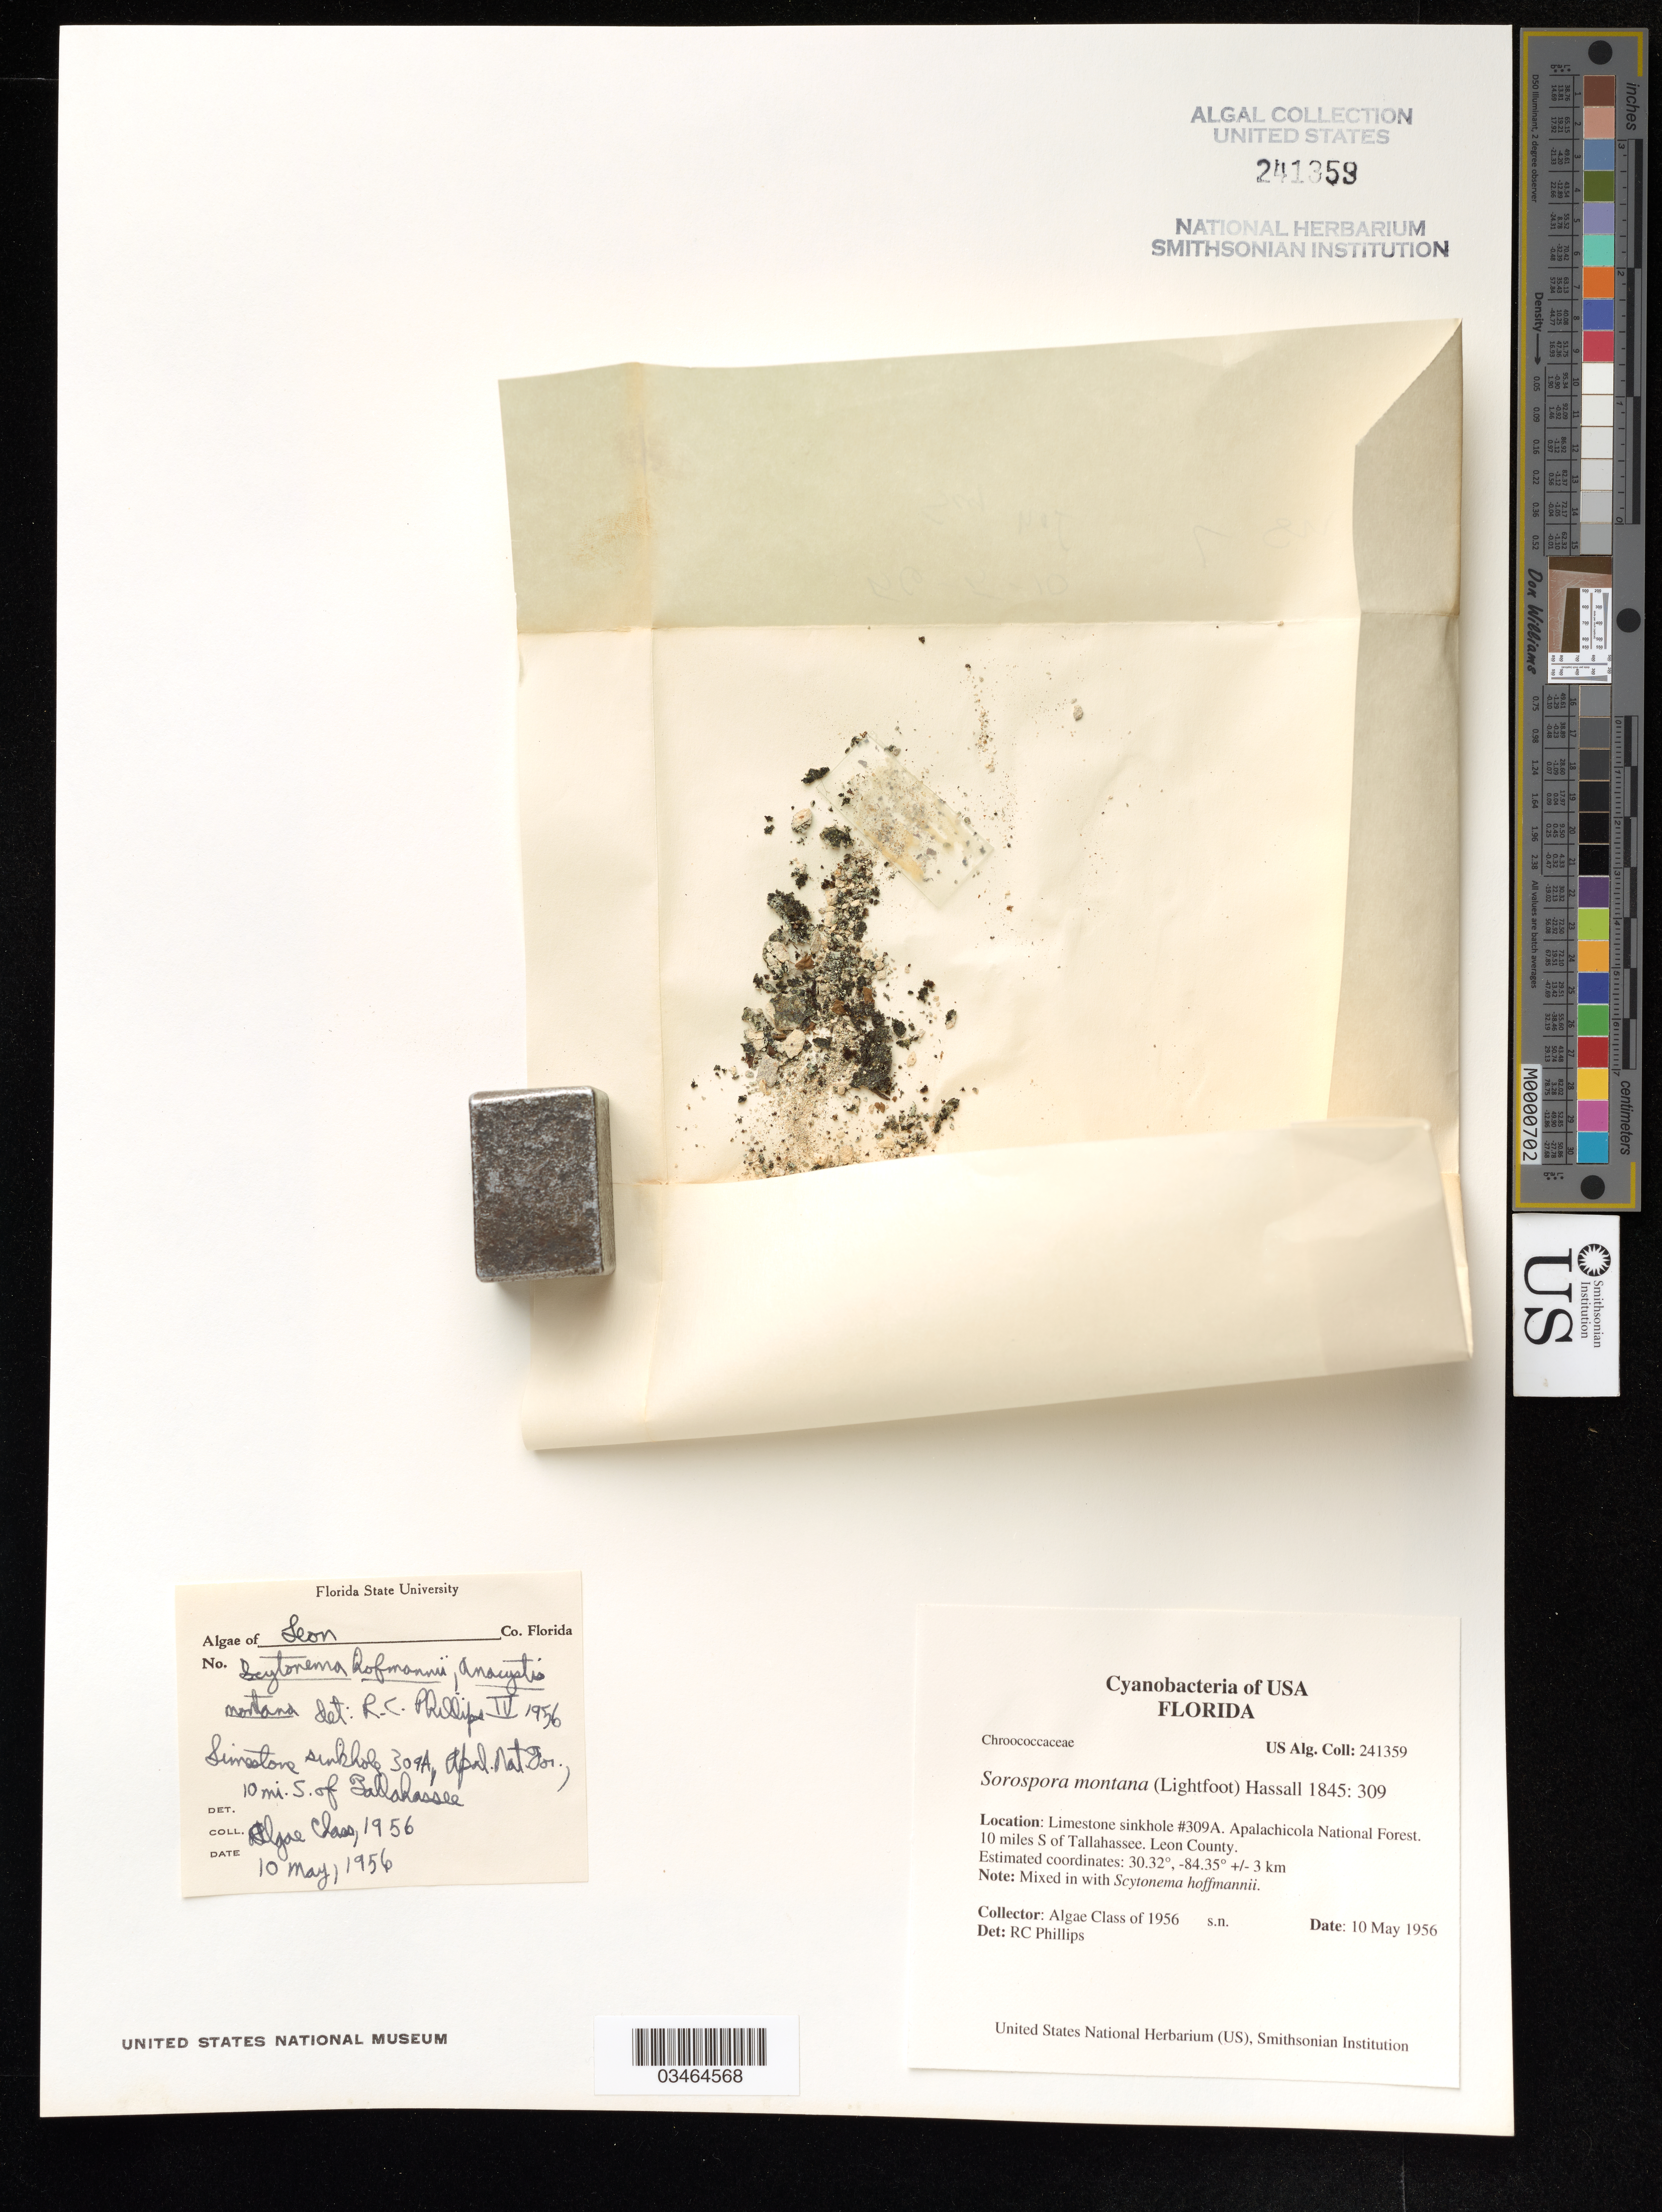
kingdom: Bacteria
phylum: Cyanobacteria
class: Cyanobacteriia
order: Synechococcales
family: Merismopediaceae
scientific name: Sorospora montana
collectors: Algae Class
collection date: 1956-05-10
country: United States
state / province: Florida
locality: Apalachicola National Forest, 10 miles s of Tallahassee, Leon County.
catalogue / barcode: US 241359